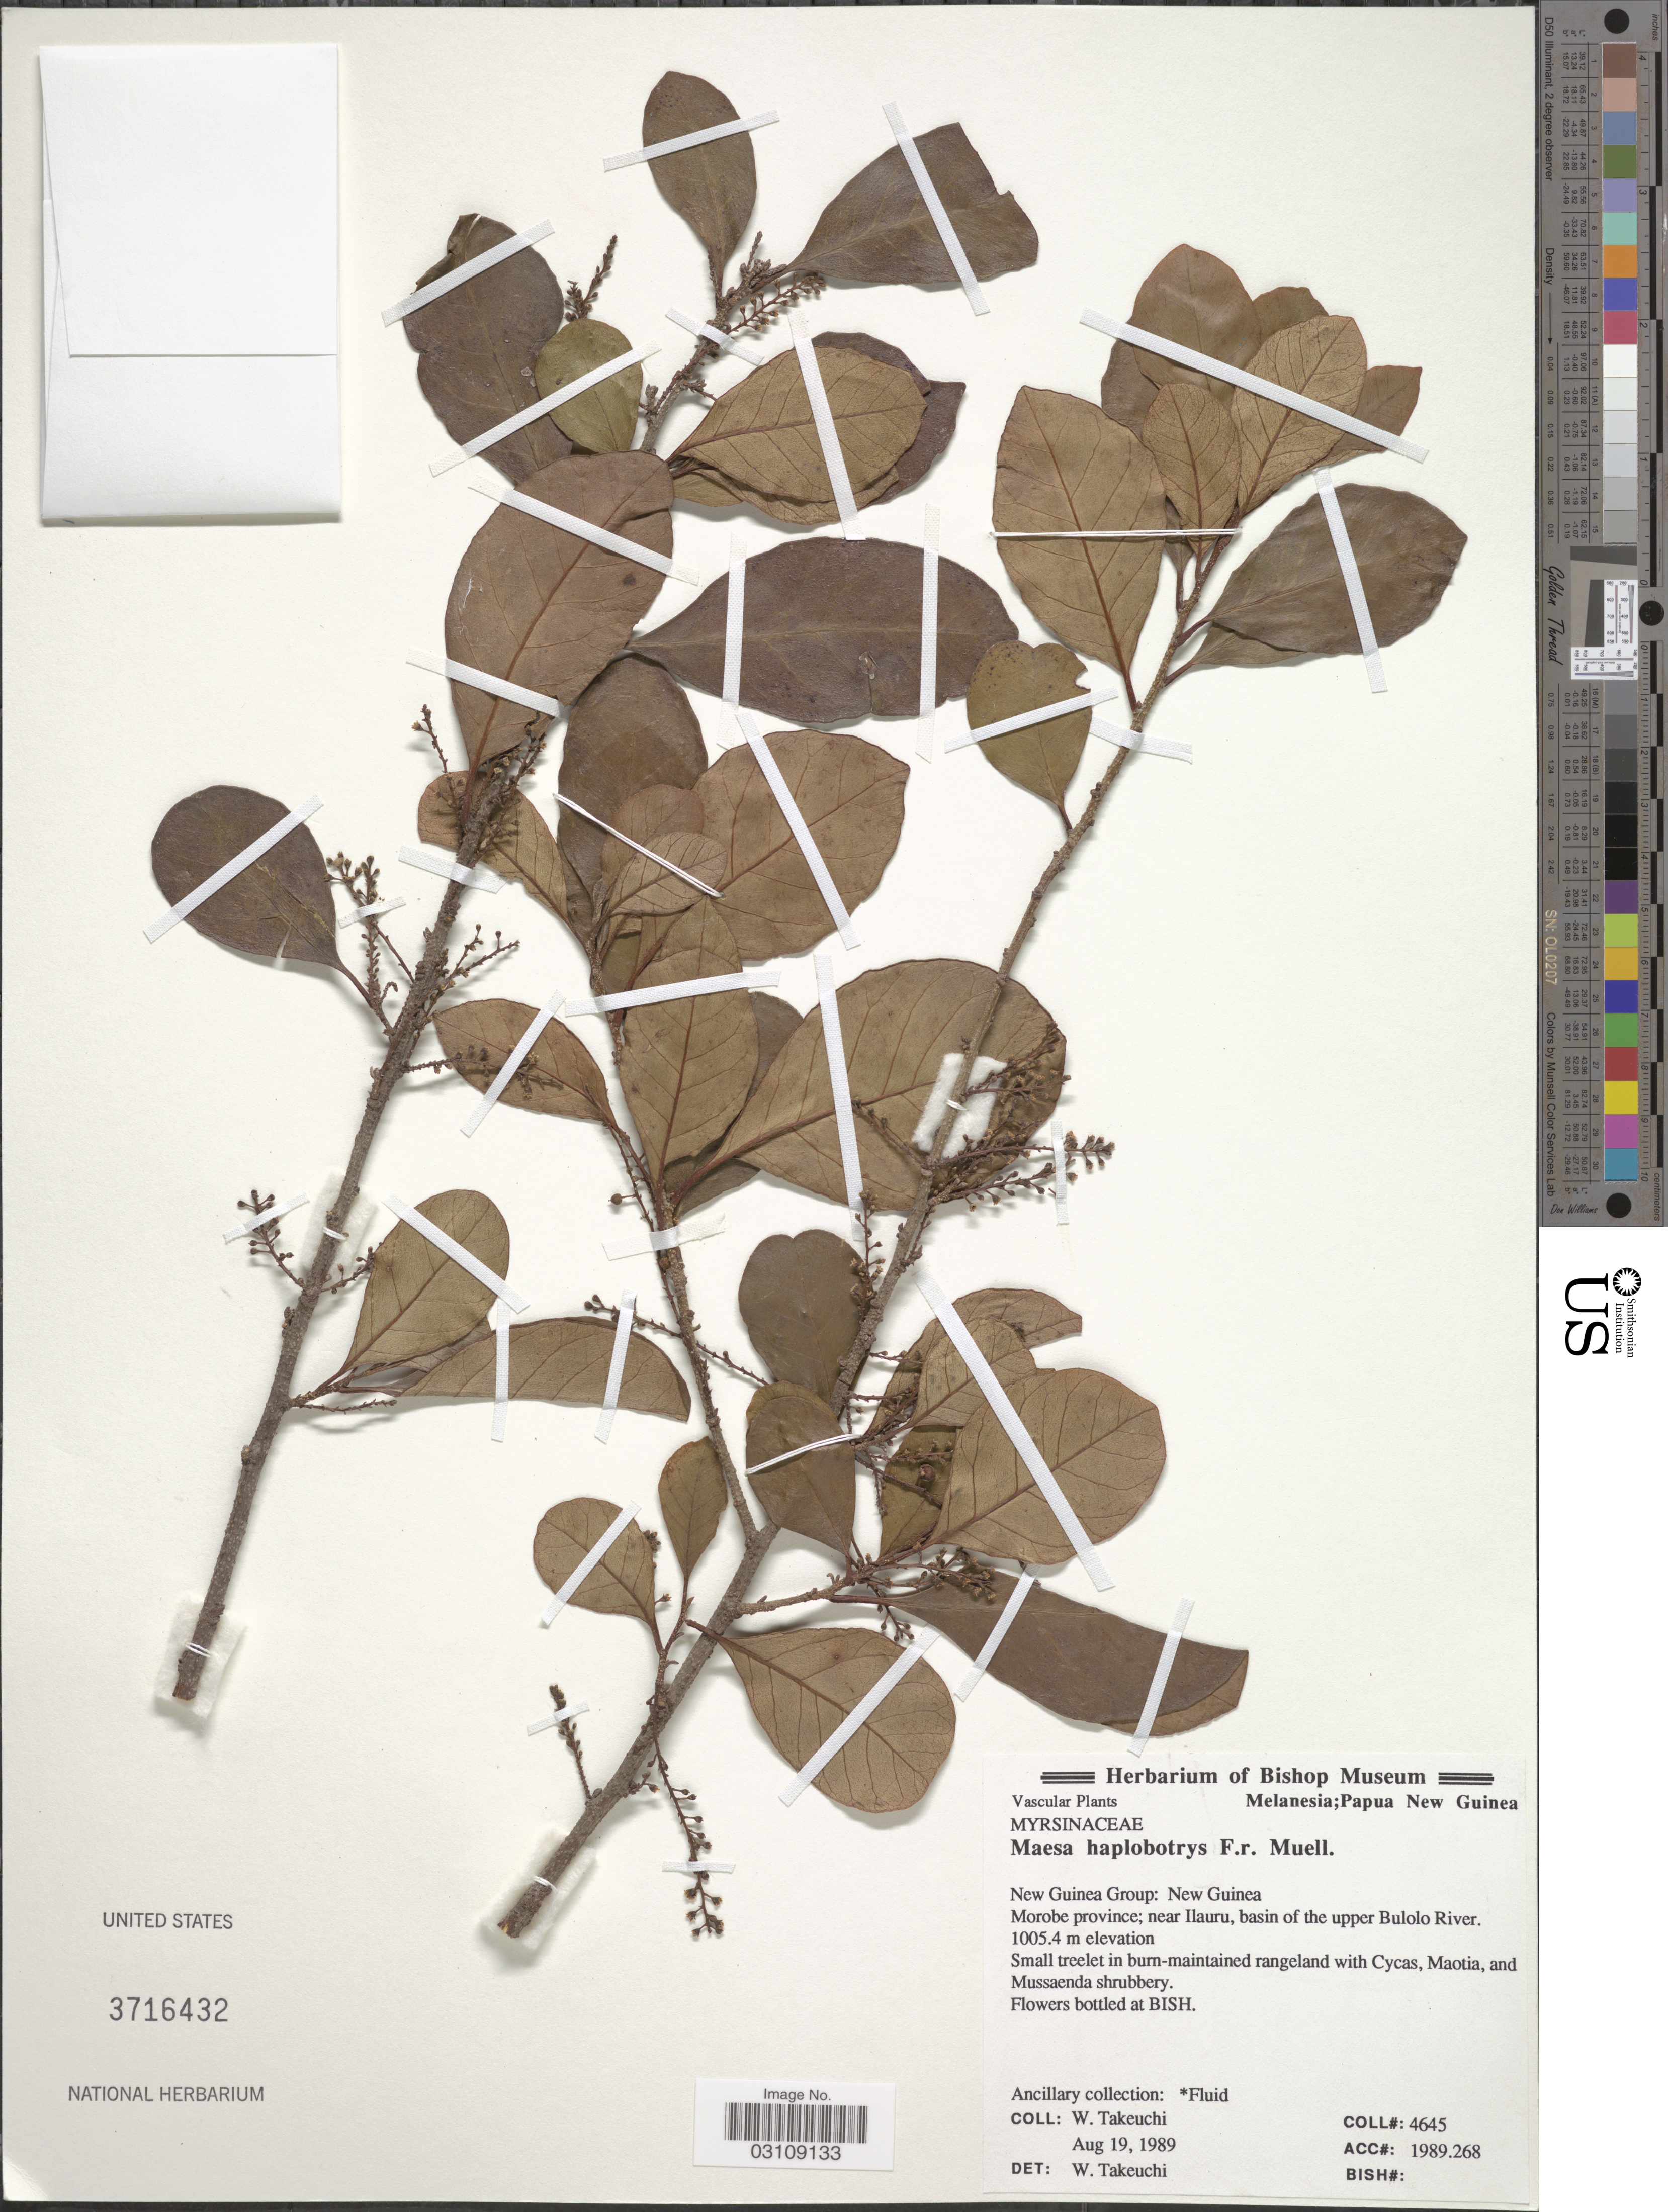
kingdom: Plantae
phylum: Tracheophyta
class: Magnoliopsida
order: Ericales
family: Primulaceae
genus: Maesa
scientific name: Maesa haplobotrys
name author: F. Muell.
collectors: W. Takeuchi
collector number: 4645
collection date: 1989-08-19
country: Papua New Guinea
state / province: Morobe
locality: New Guinea Group: New Guinea, near Ilauru, basin of the upper Bulolo River.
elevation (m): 1005.4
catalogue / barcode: US 3716432